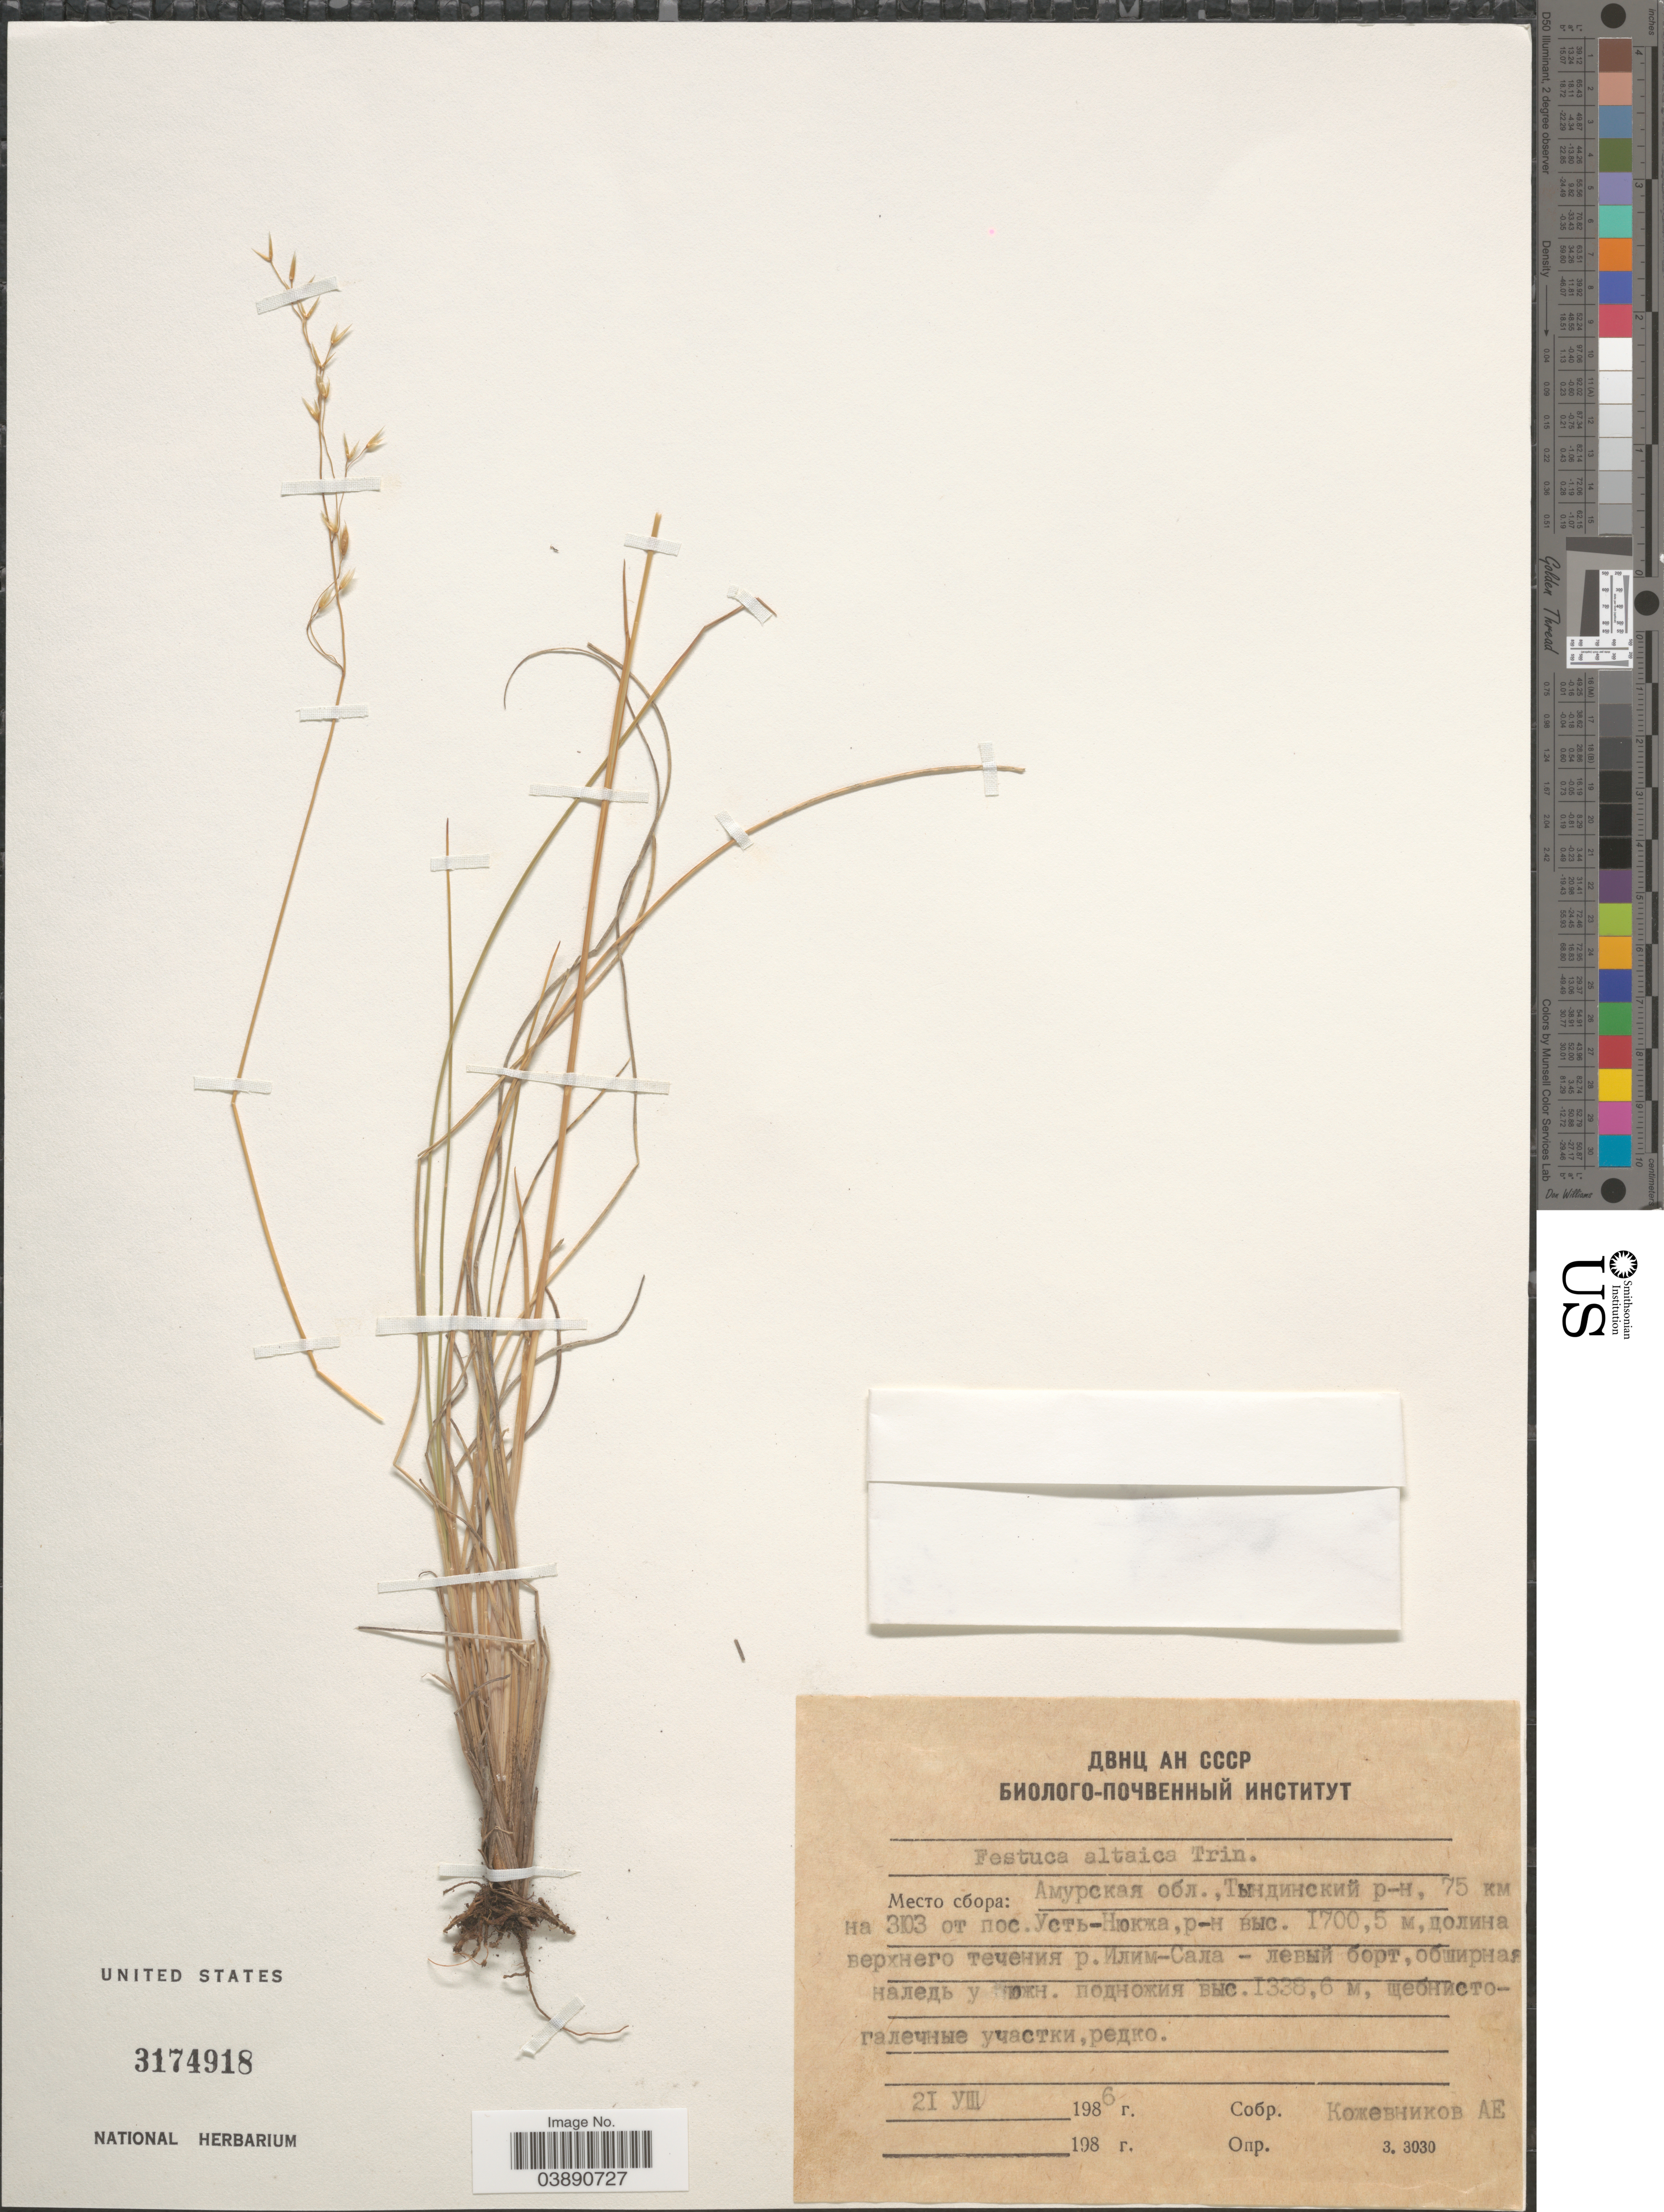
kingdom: Plantae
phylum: Tracheophyta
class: Liliopsida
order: Poales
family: Poaceae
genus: Festuca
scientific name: Festuca altaica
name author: Trin.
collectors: A. Kozhevnikov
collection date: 1986-08-21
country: Russian Federation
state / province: Amur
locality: District Tyndinskiy, 75 km WSW from Ust-Nyukzha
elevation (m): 1338.6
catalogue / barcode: US 3174918